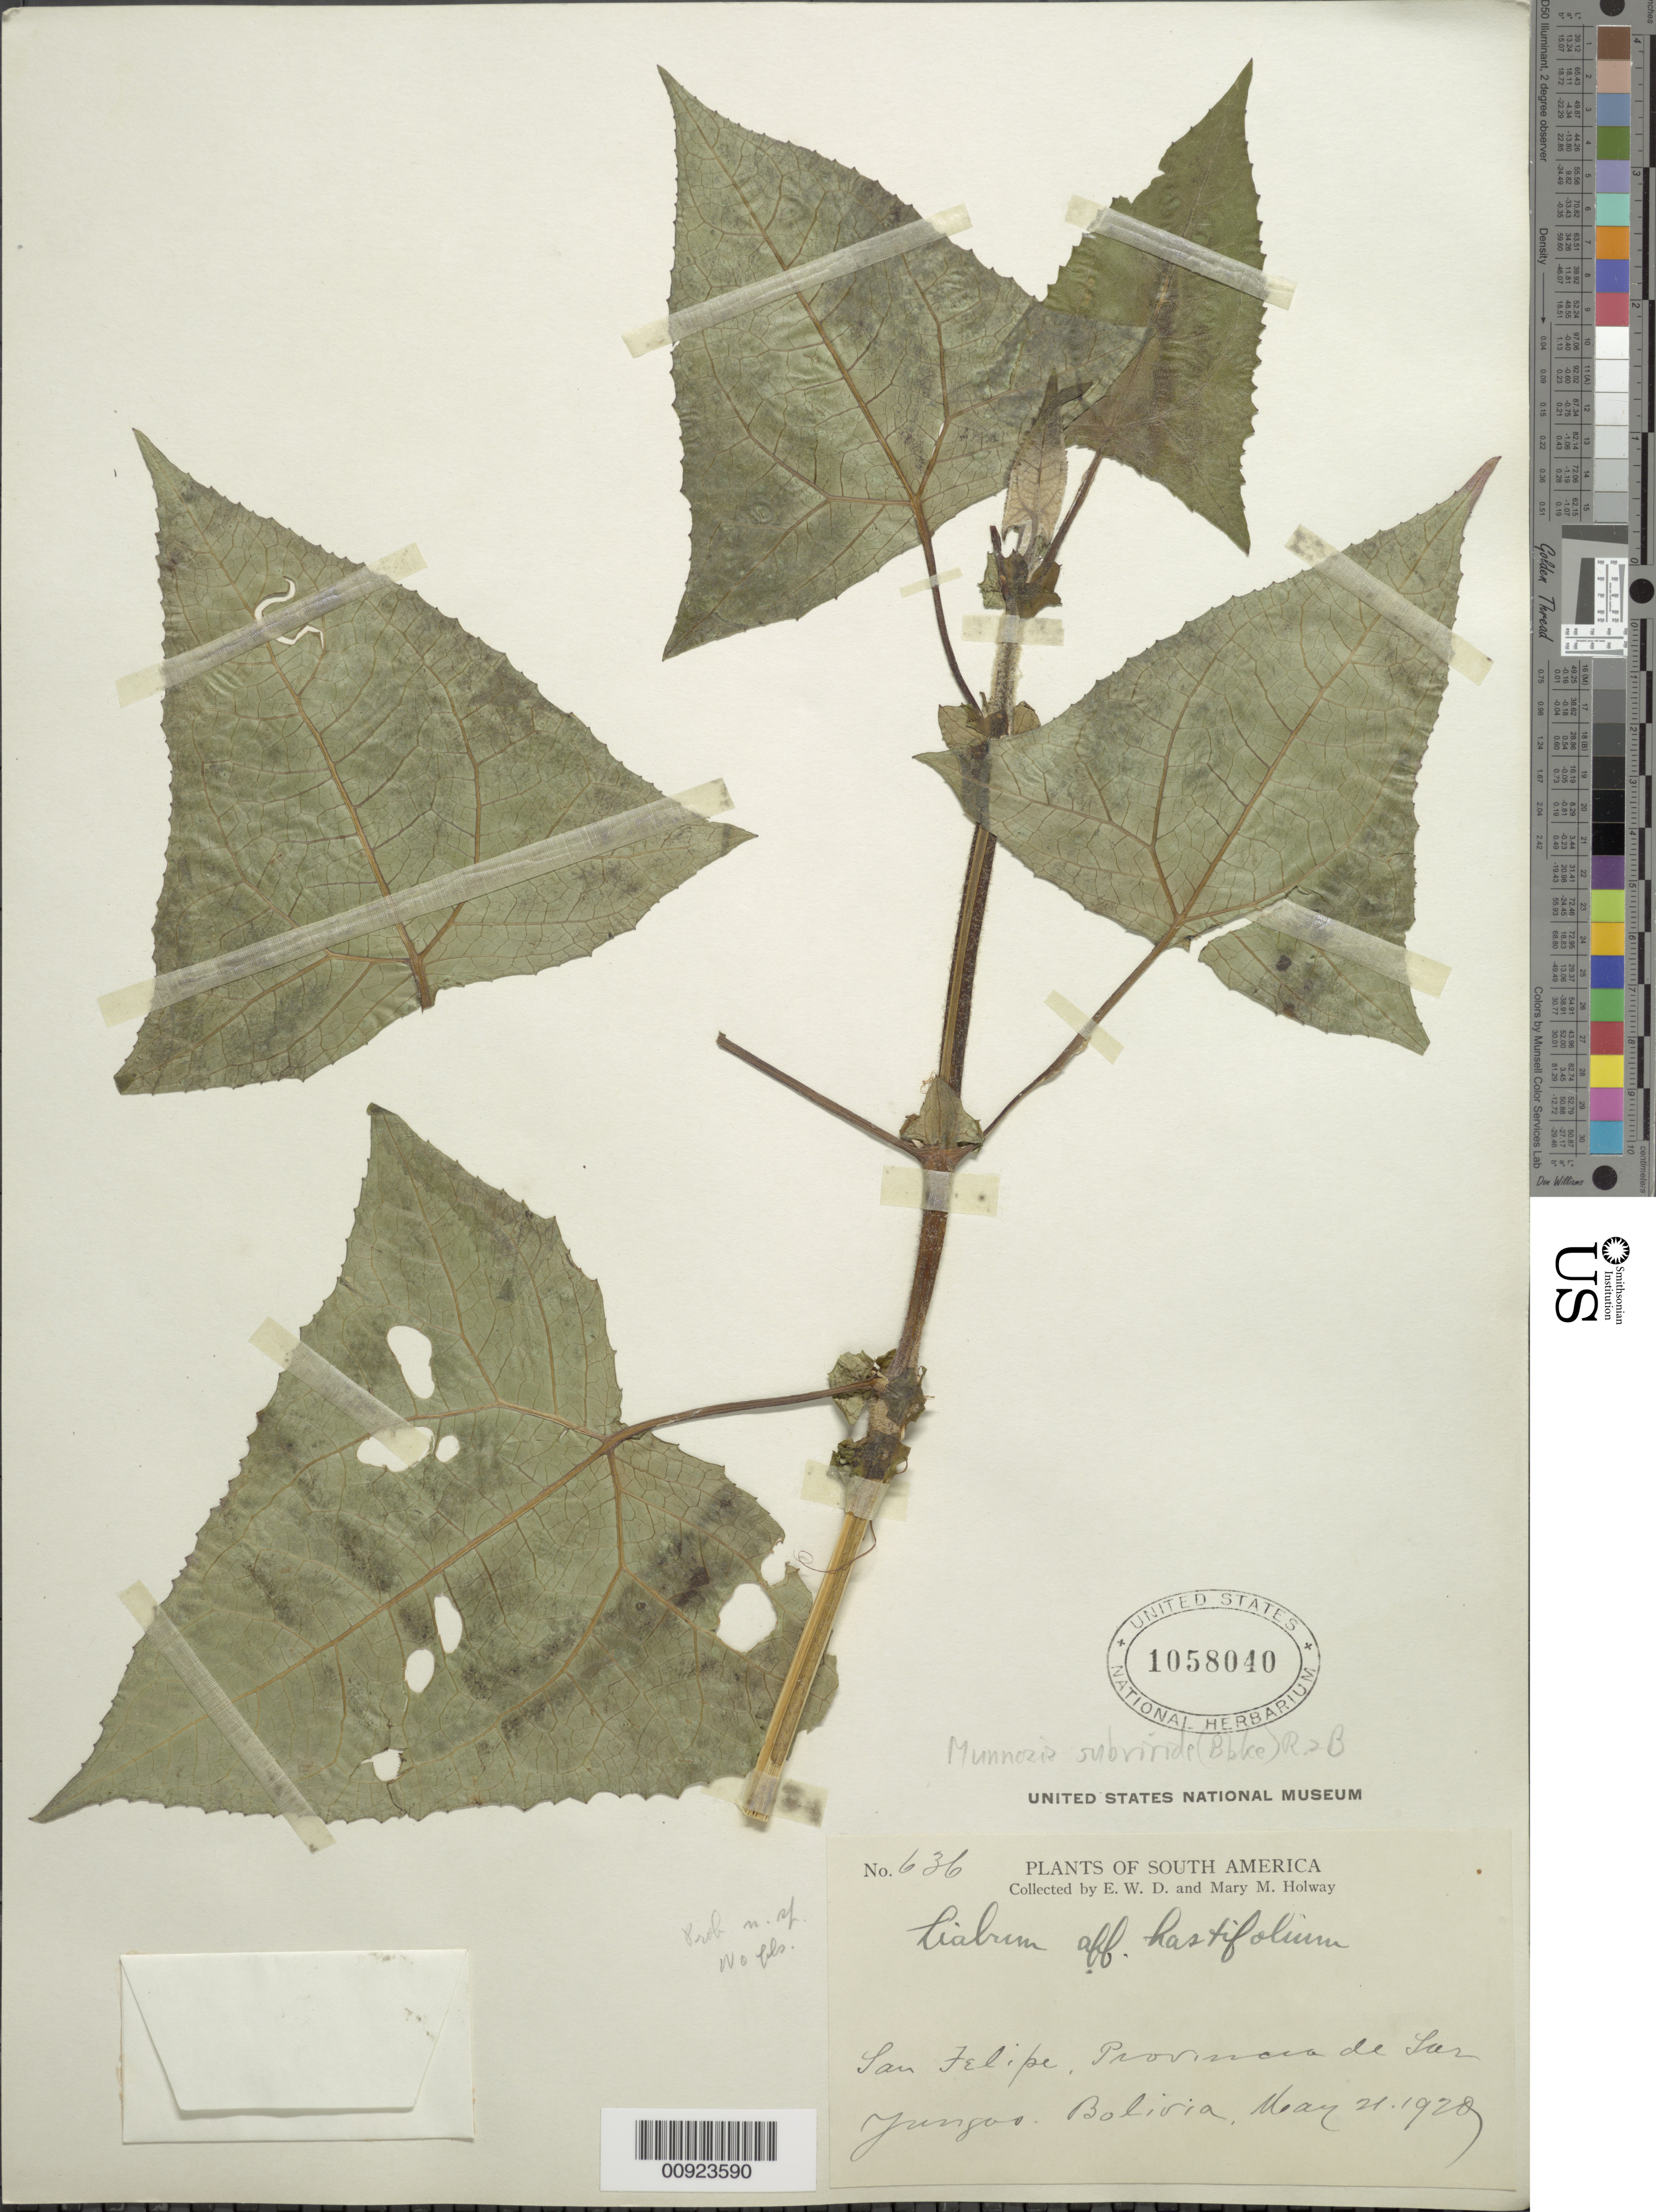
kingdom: Plantae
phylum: Tracheophyta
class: Magnoliopsida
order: Asterales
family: Asteraceae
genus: Munnozia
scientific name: Munnozia subviridis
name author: (Blake) H. Rob. & Brettell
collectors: Jungas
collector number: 636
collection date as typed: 21 May 1920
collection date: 1920-05-21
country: Bolivia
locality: San Felipe, Provincia de Sar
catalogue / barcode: US 1058040